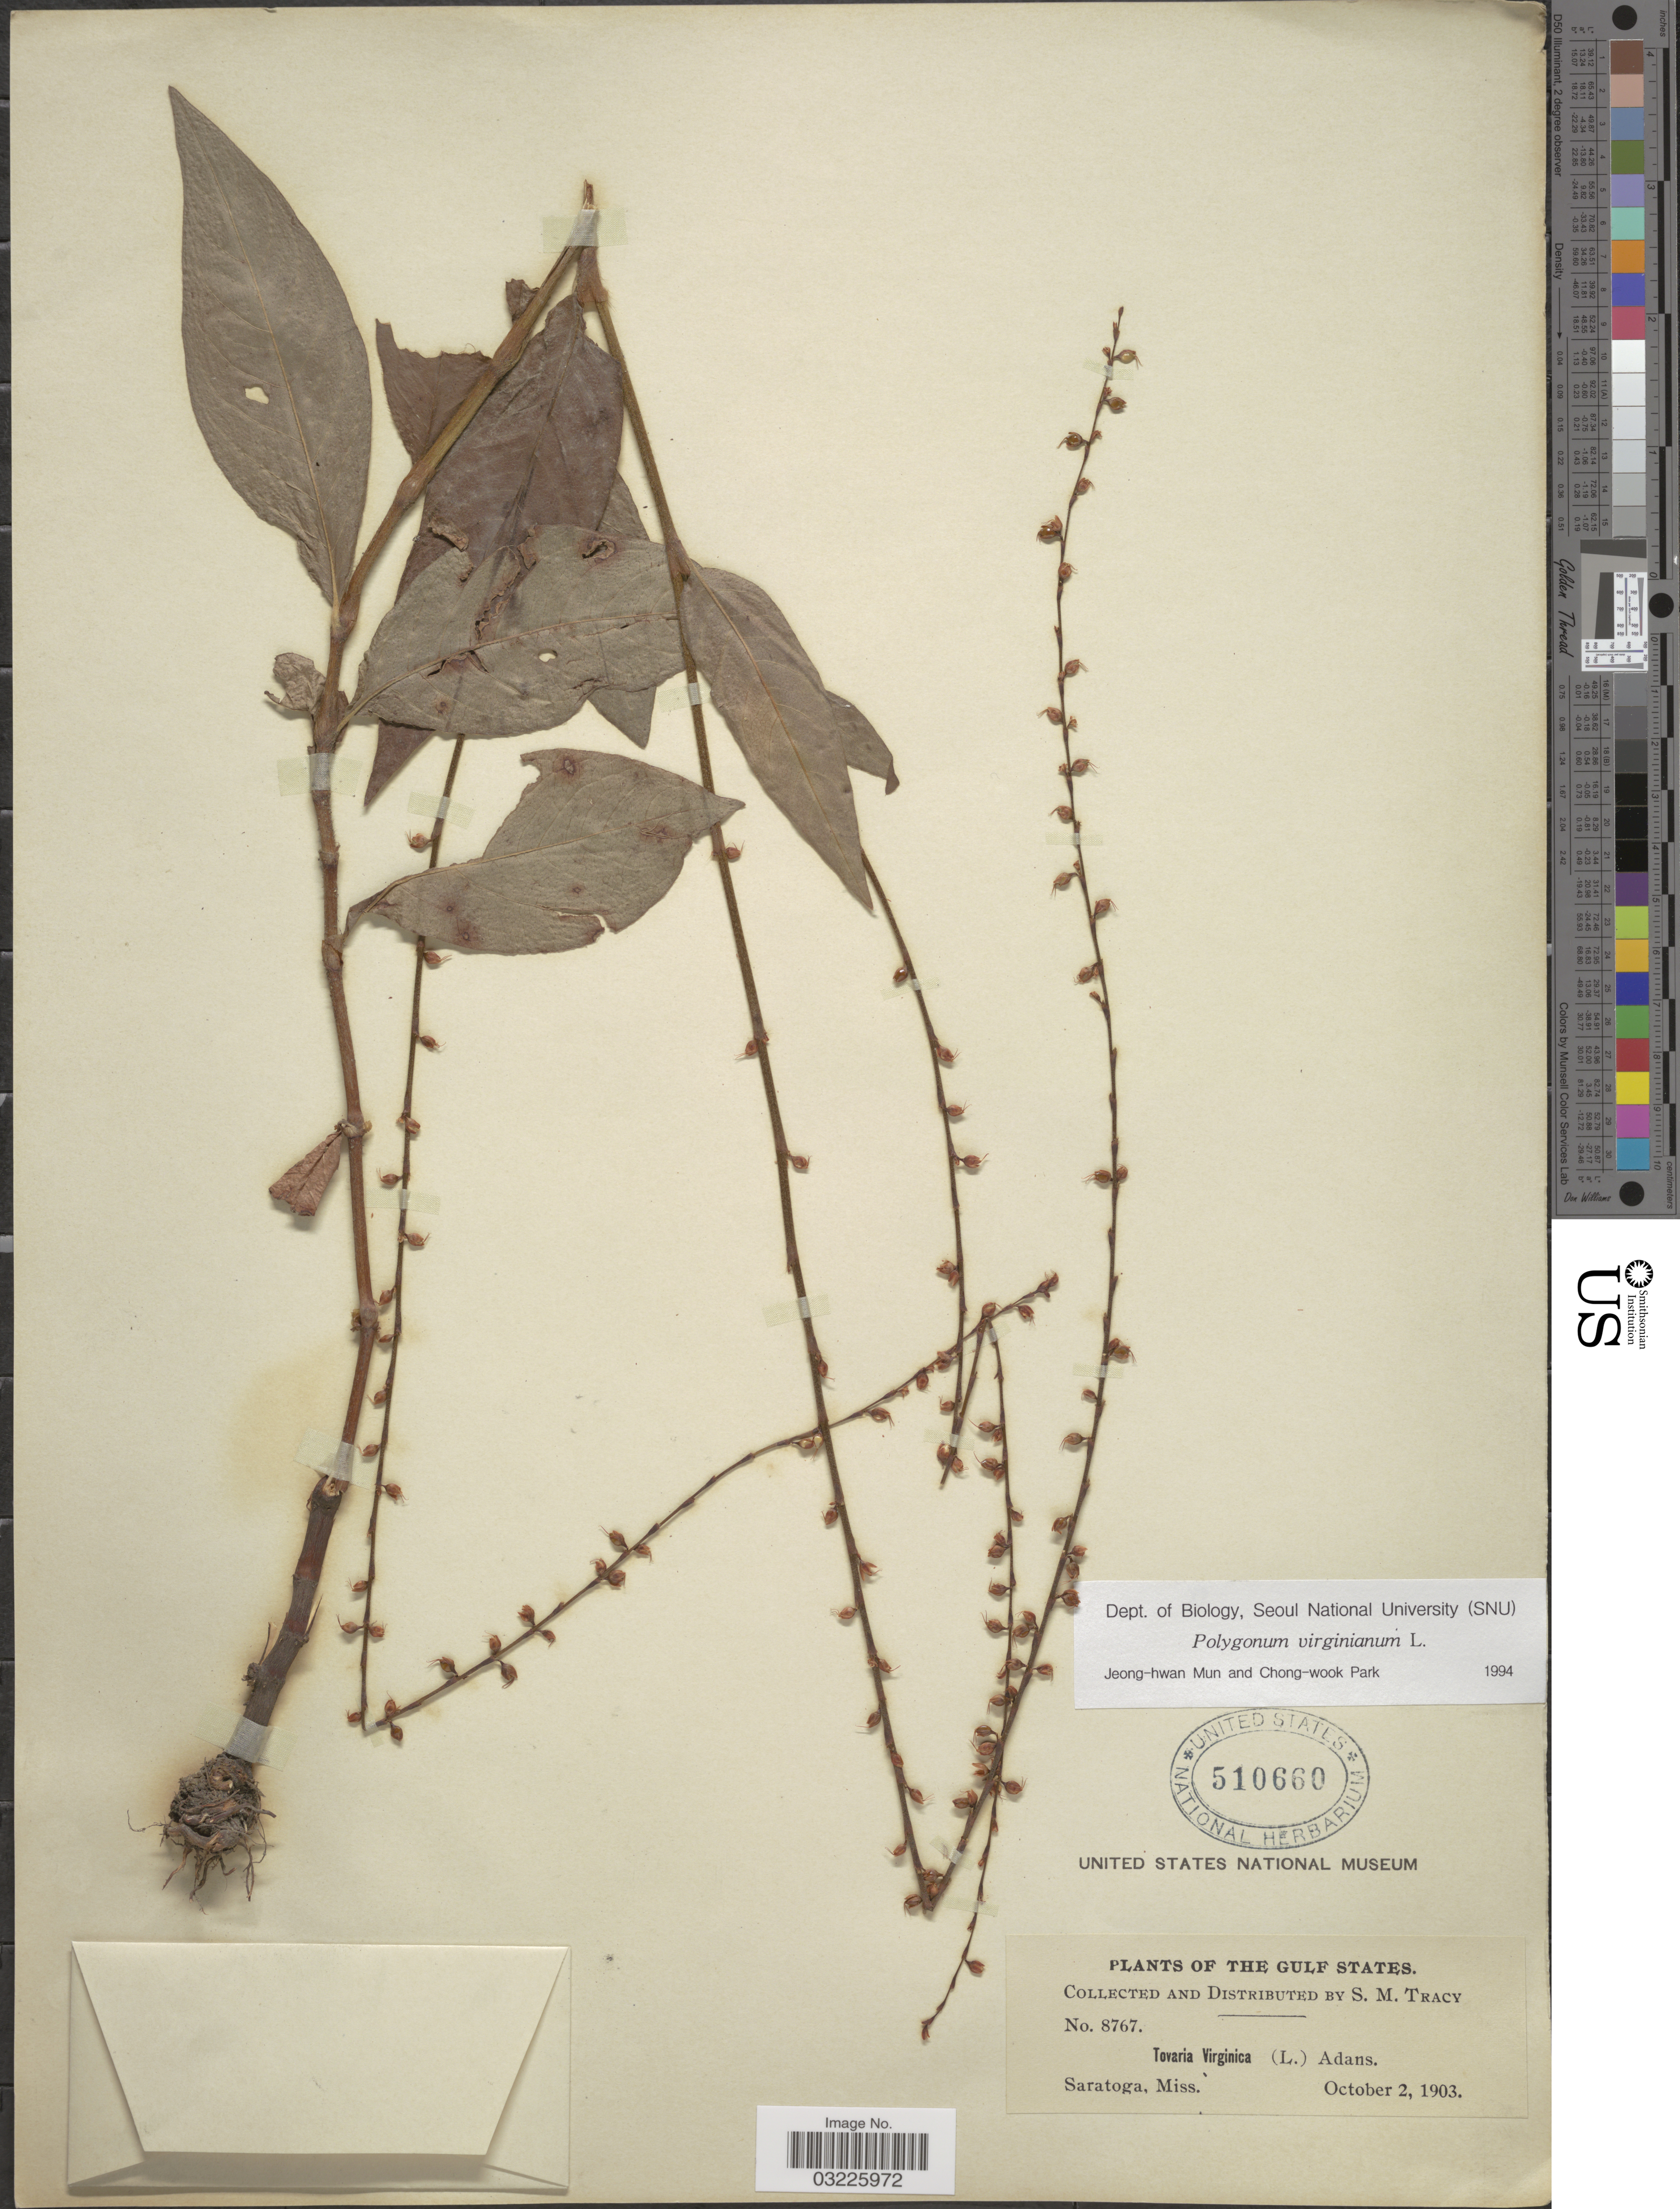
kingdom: Plantae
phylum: Tracheophyta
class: Magnoliopsida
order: Caryophyllales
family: Polygonaceae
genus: Persicaria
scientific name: Persicaria virginiana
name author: (L.) Gaertn.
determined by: Atha, D. E.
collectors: S. M. Tracy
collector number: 8767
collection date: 1903-10-02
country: United States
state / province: Michigan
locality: The Gulf States. Saratoga.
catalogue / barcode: US 510660